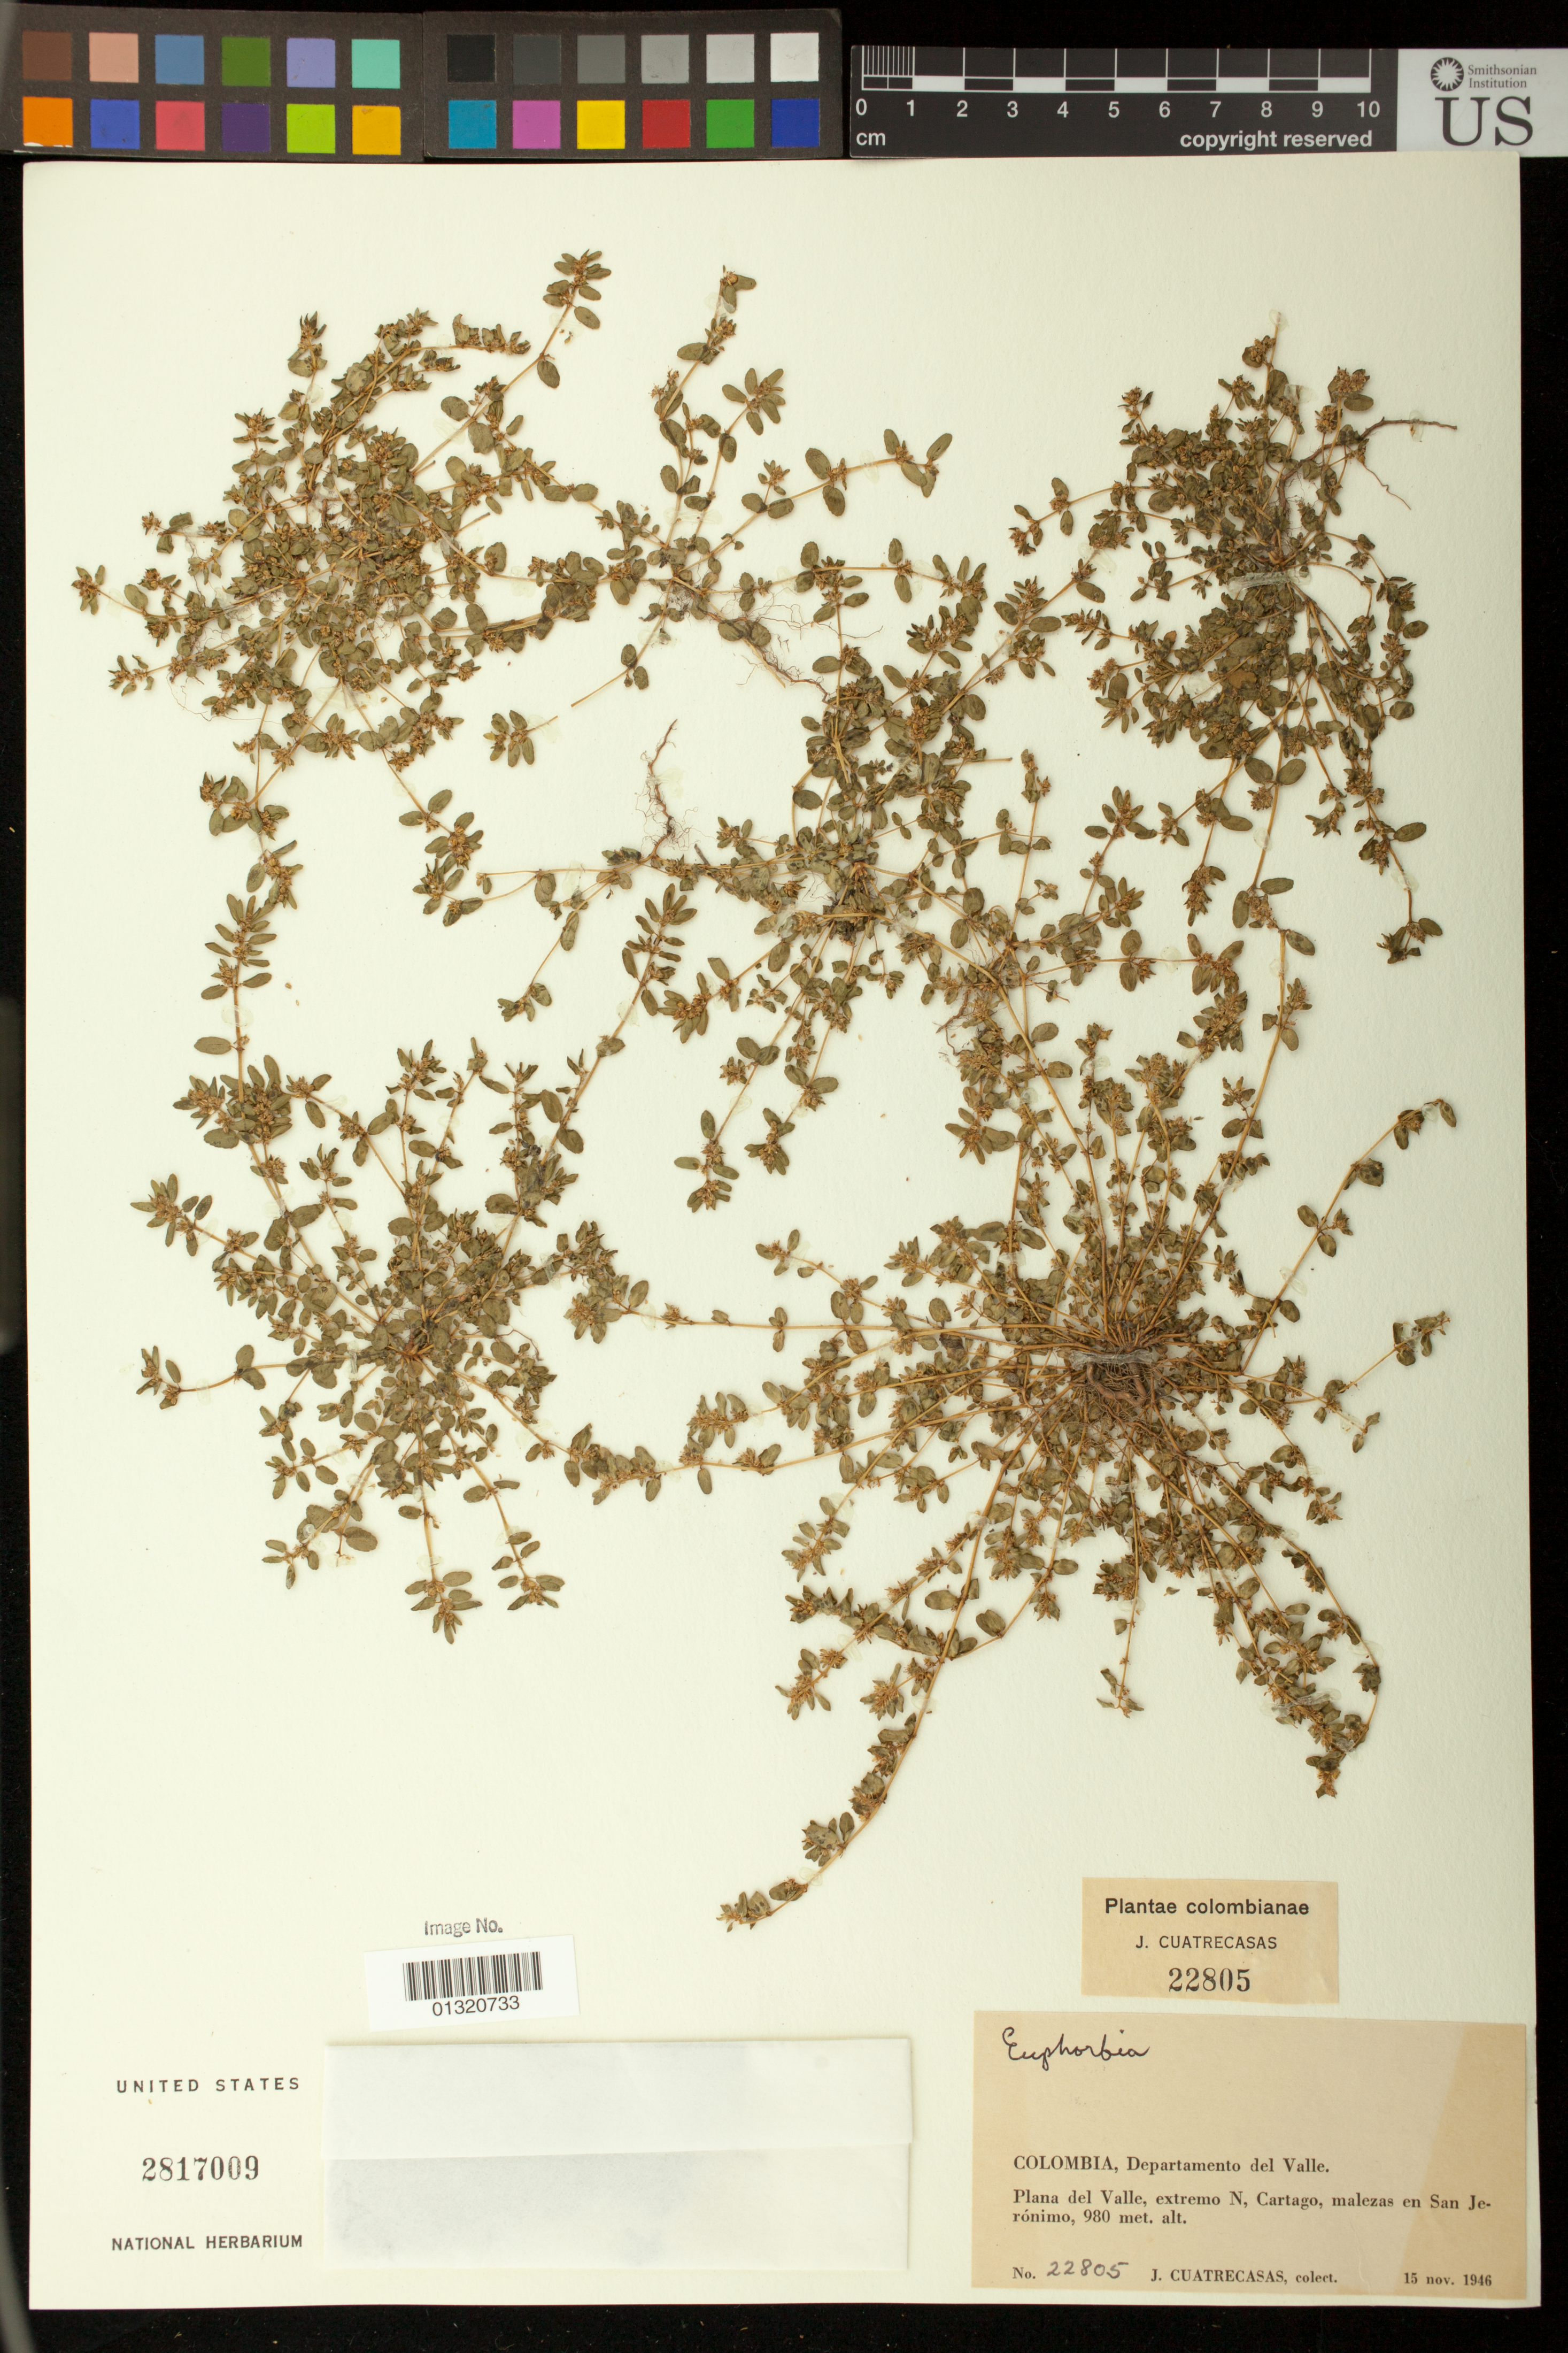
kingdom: Plantae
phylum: Tracheophyta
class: Magnoliopsida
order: Malpighiales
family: Euphorbiaceae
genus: Euphorbia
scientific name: Euphorbia sp.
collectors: J. Cuatrecasas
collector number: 22805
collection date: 1946-11-15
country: Colombia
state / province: Valle del Cauca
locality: Plana del Valle, extremo N, Cartago, malezas en San Jerónimo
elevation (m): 980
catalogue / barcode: US 2817009